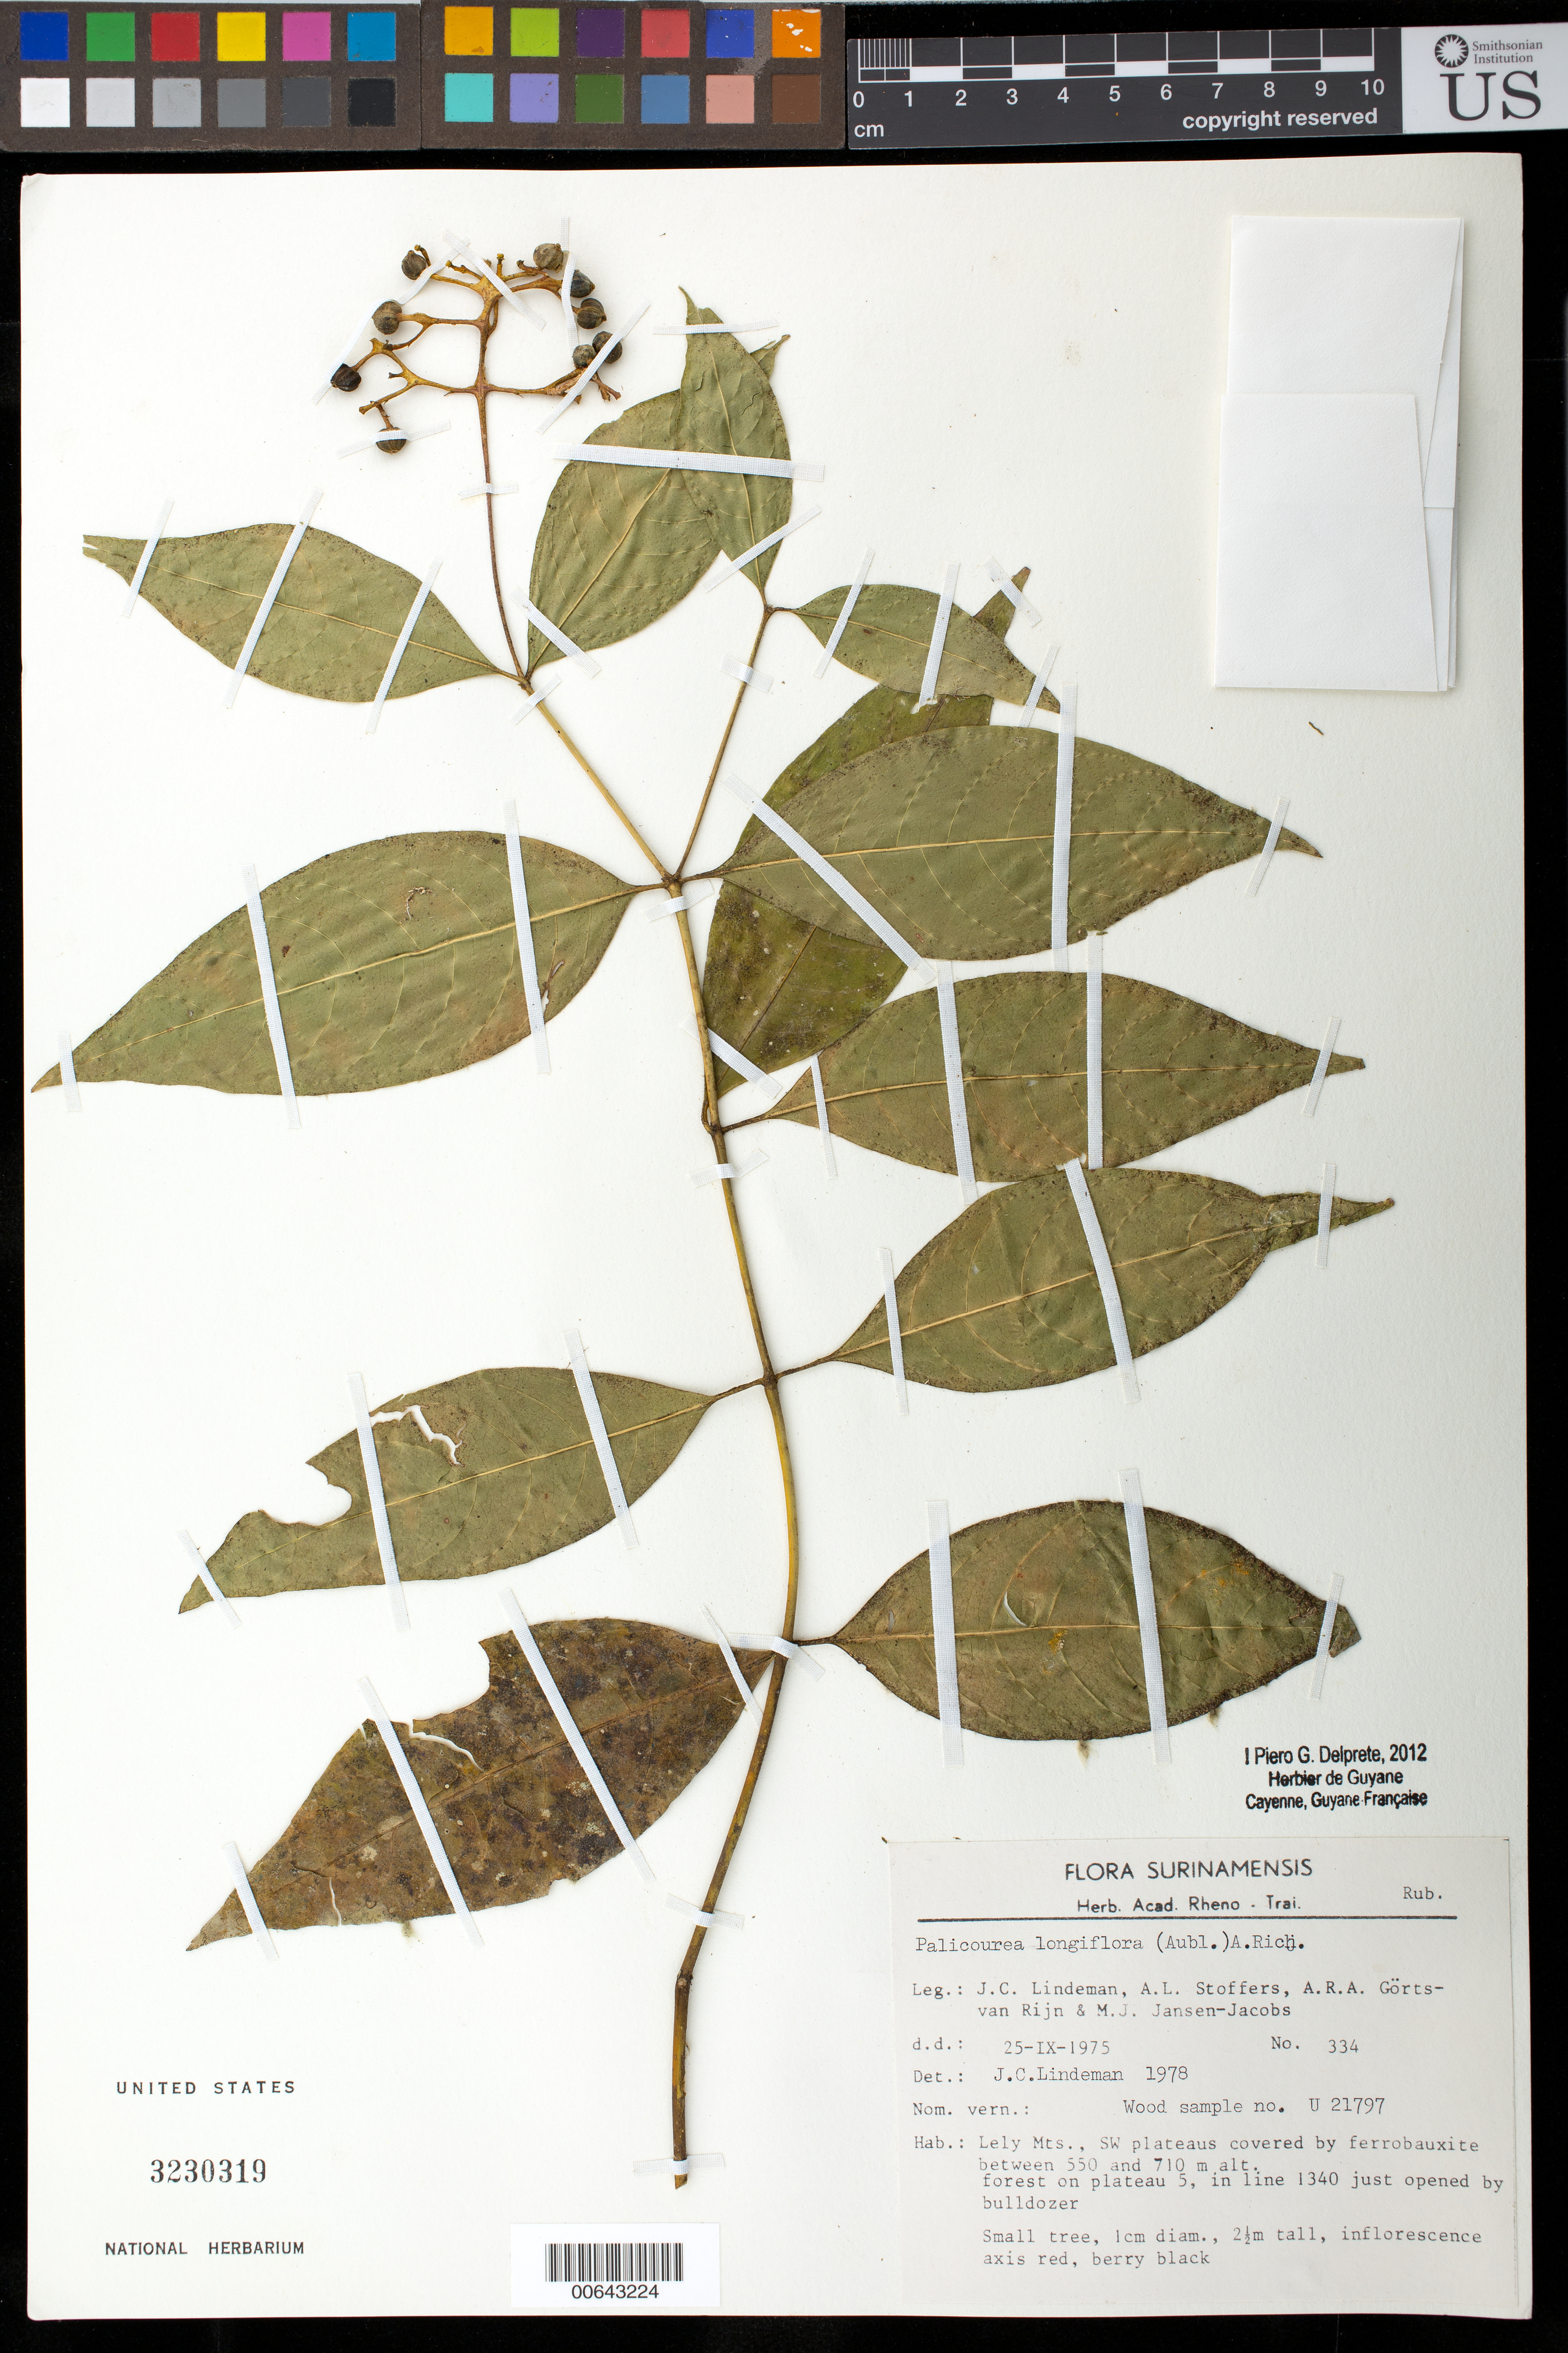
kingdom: Plantae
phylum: Tracheophyta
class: Magnoliopsida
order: Gentianales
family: Rubiaceae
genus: Palicourea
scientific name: Palicourea longiflora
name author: (Aubl.) A. Rich.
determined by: Lindeman, J. C.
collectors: J. C. Lindeman, A. Stoffers, A. .R. A. Görts-van Rijn & M. J. Jansen-Jacobs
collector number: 75 334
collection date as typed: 25-Sep-75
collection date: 1975-09-25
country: Suriname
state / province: Marowijne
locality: Lely Mts., SW plateaus; plateau 5, in line 1340 just opened by bulldozer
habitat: Plateaus covered by ferrobauxite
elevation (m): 550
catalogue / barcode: US 3230319